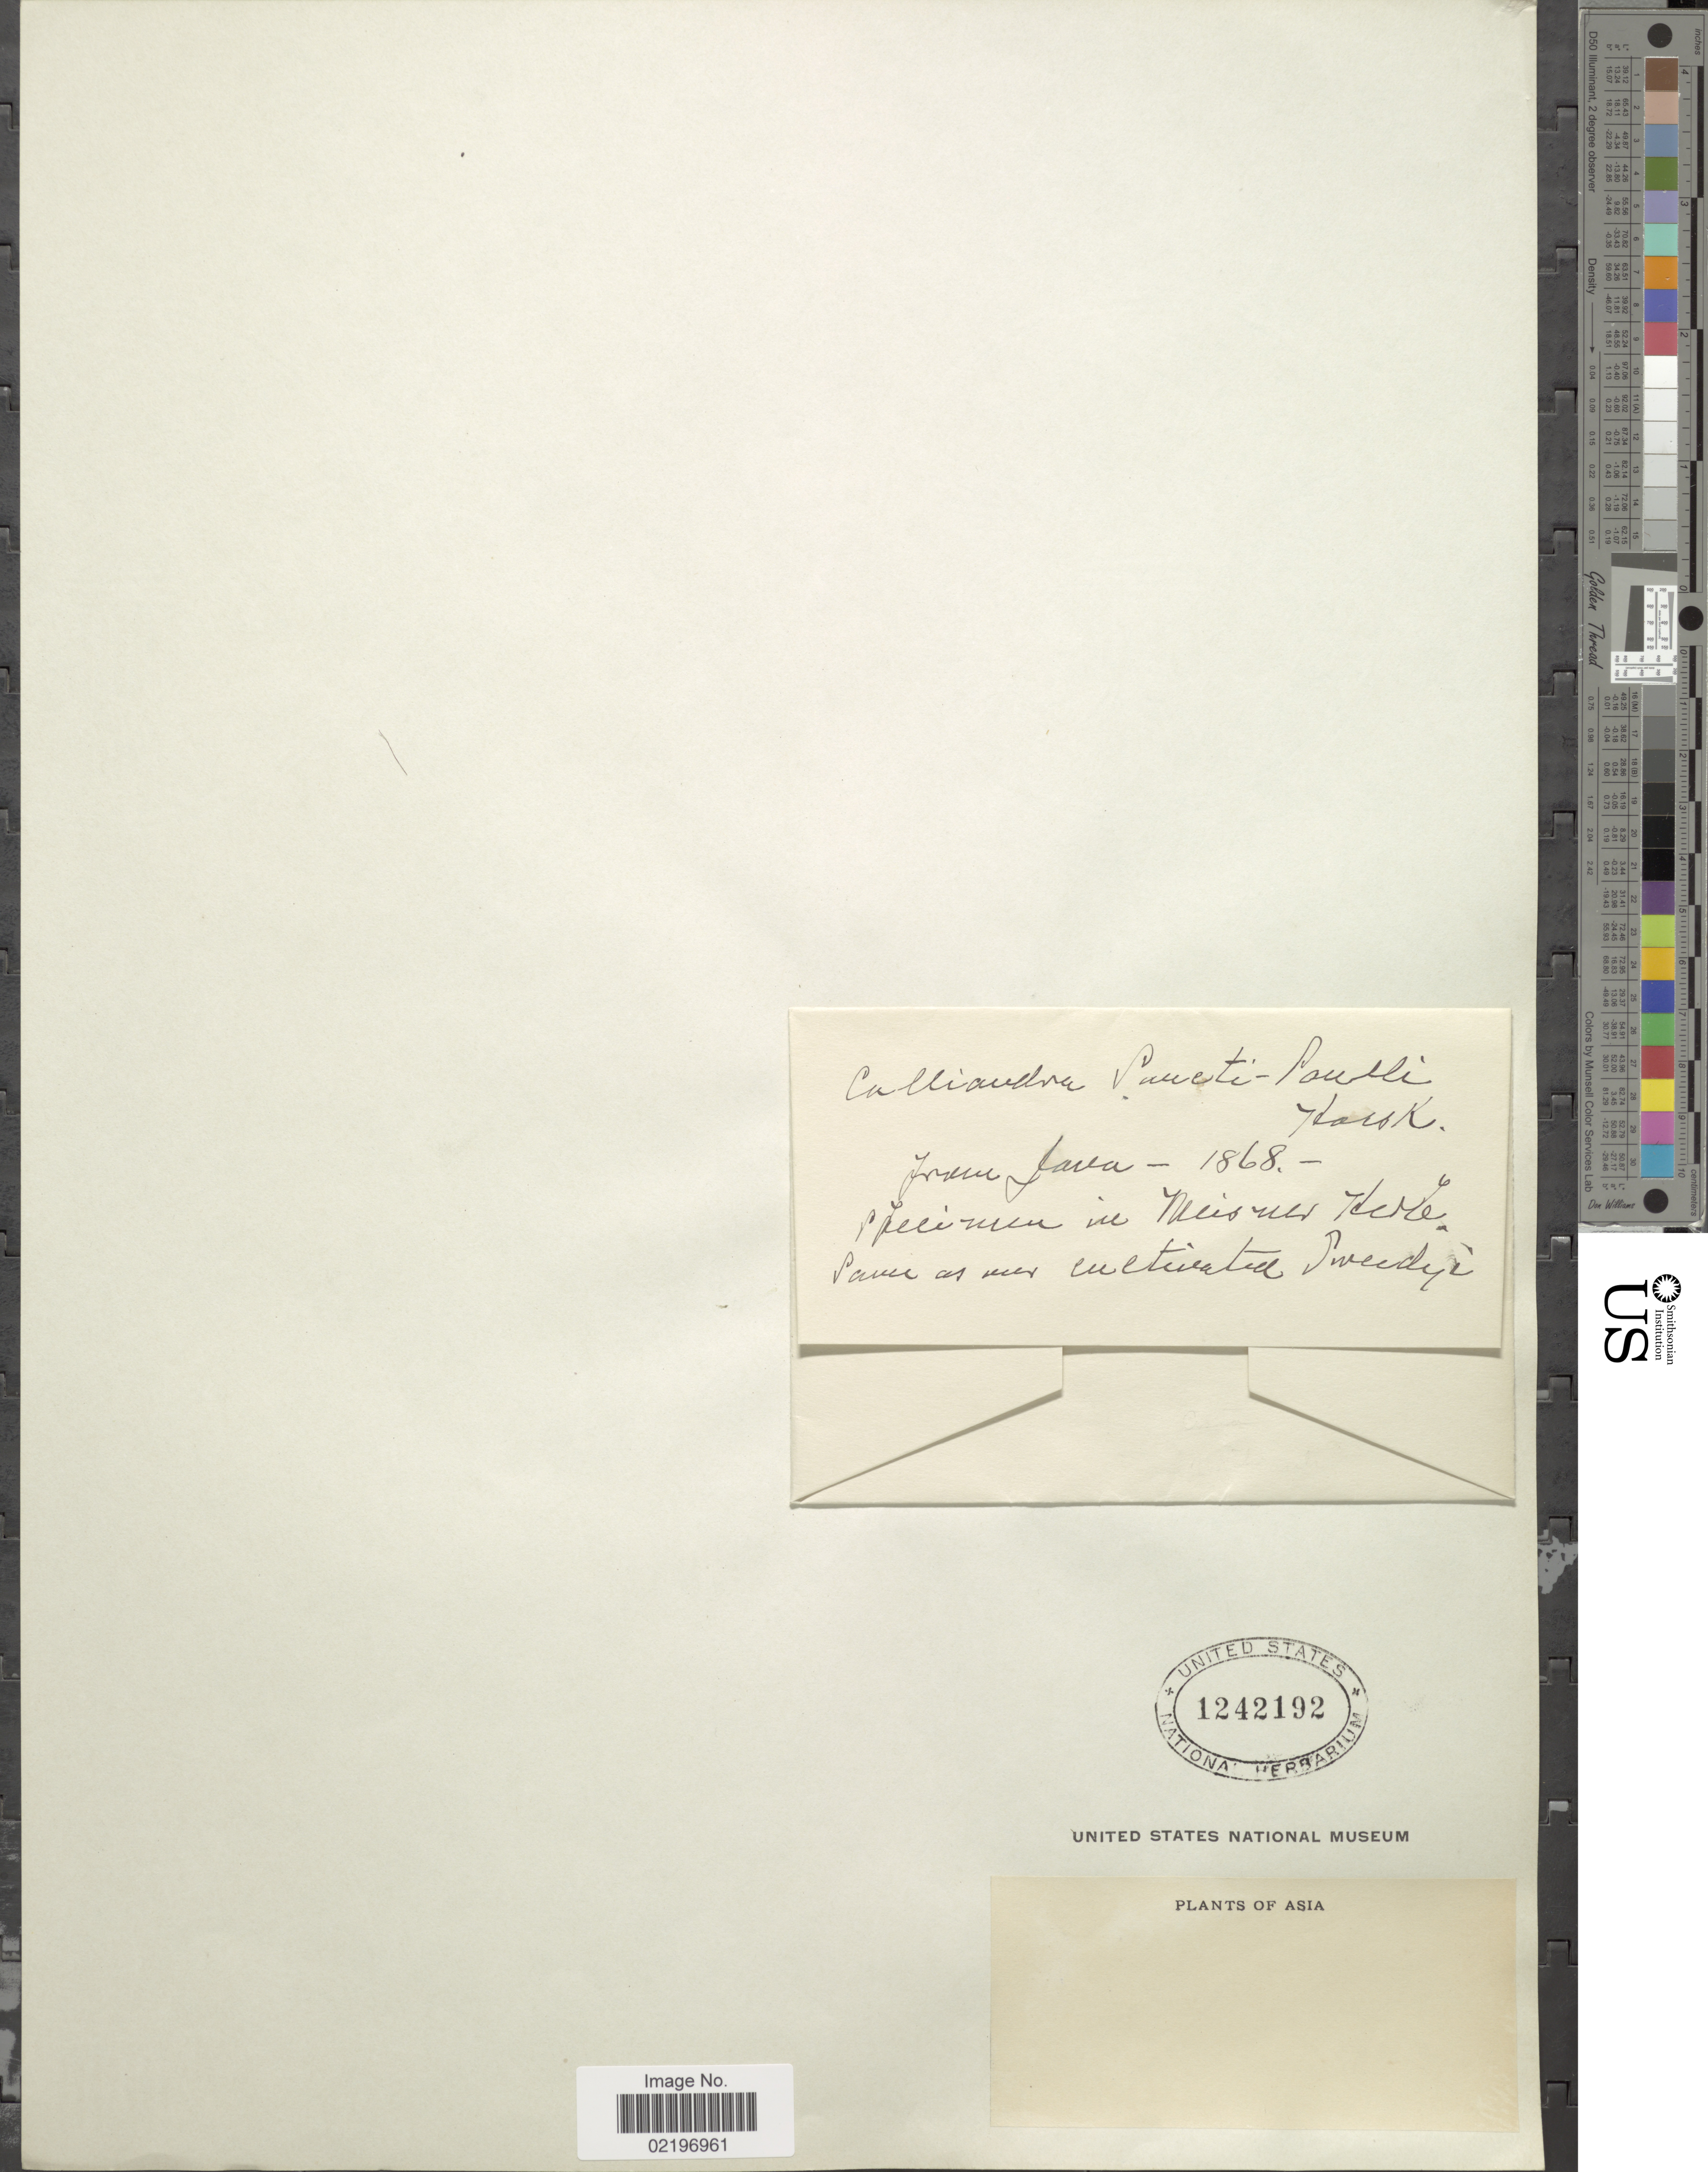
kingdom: Plantae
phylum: Tracheophyta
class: Magnoliopsida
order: Fabales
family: Fabaceae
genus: Calliandra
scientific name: Calliandra foliolosa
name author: Benth.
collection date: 1868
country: Indonesia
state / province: Java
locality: Specimen in Meisner Here pau as near cultivated Puedije [interpreted]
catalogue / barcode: US 1242192